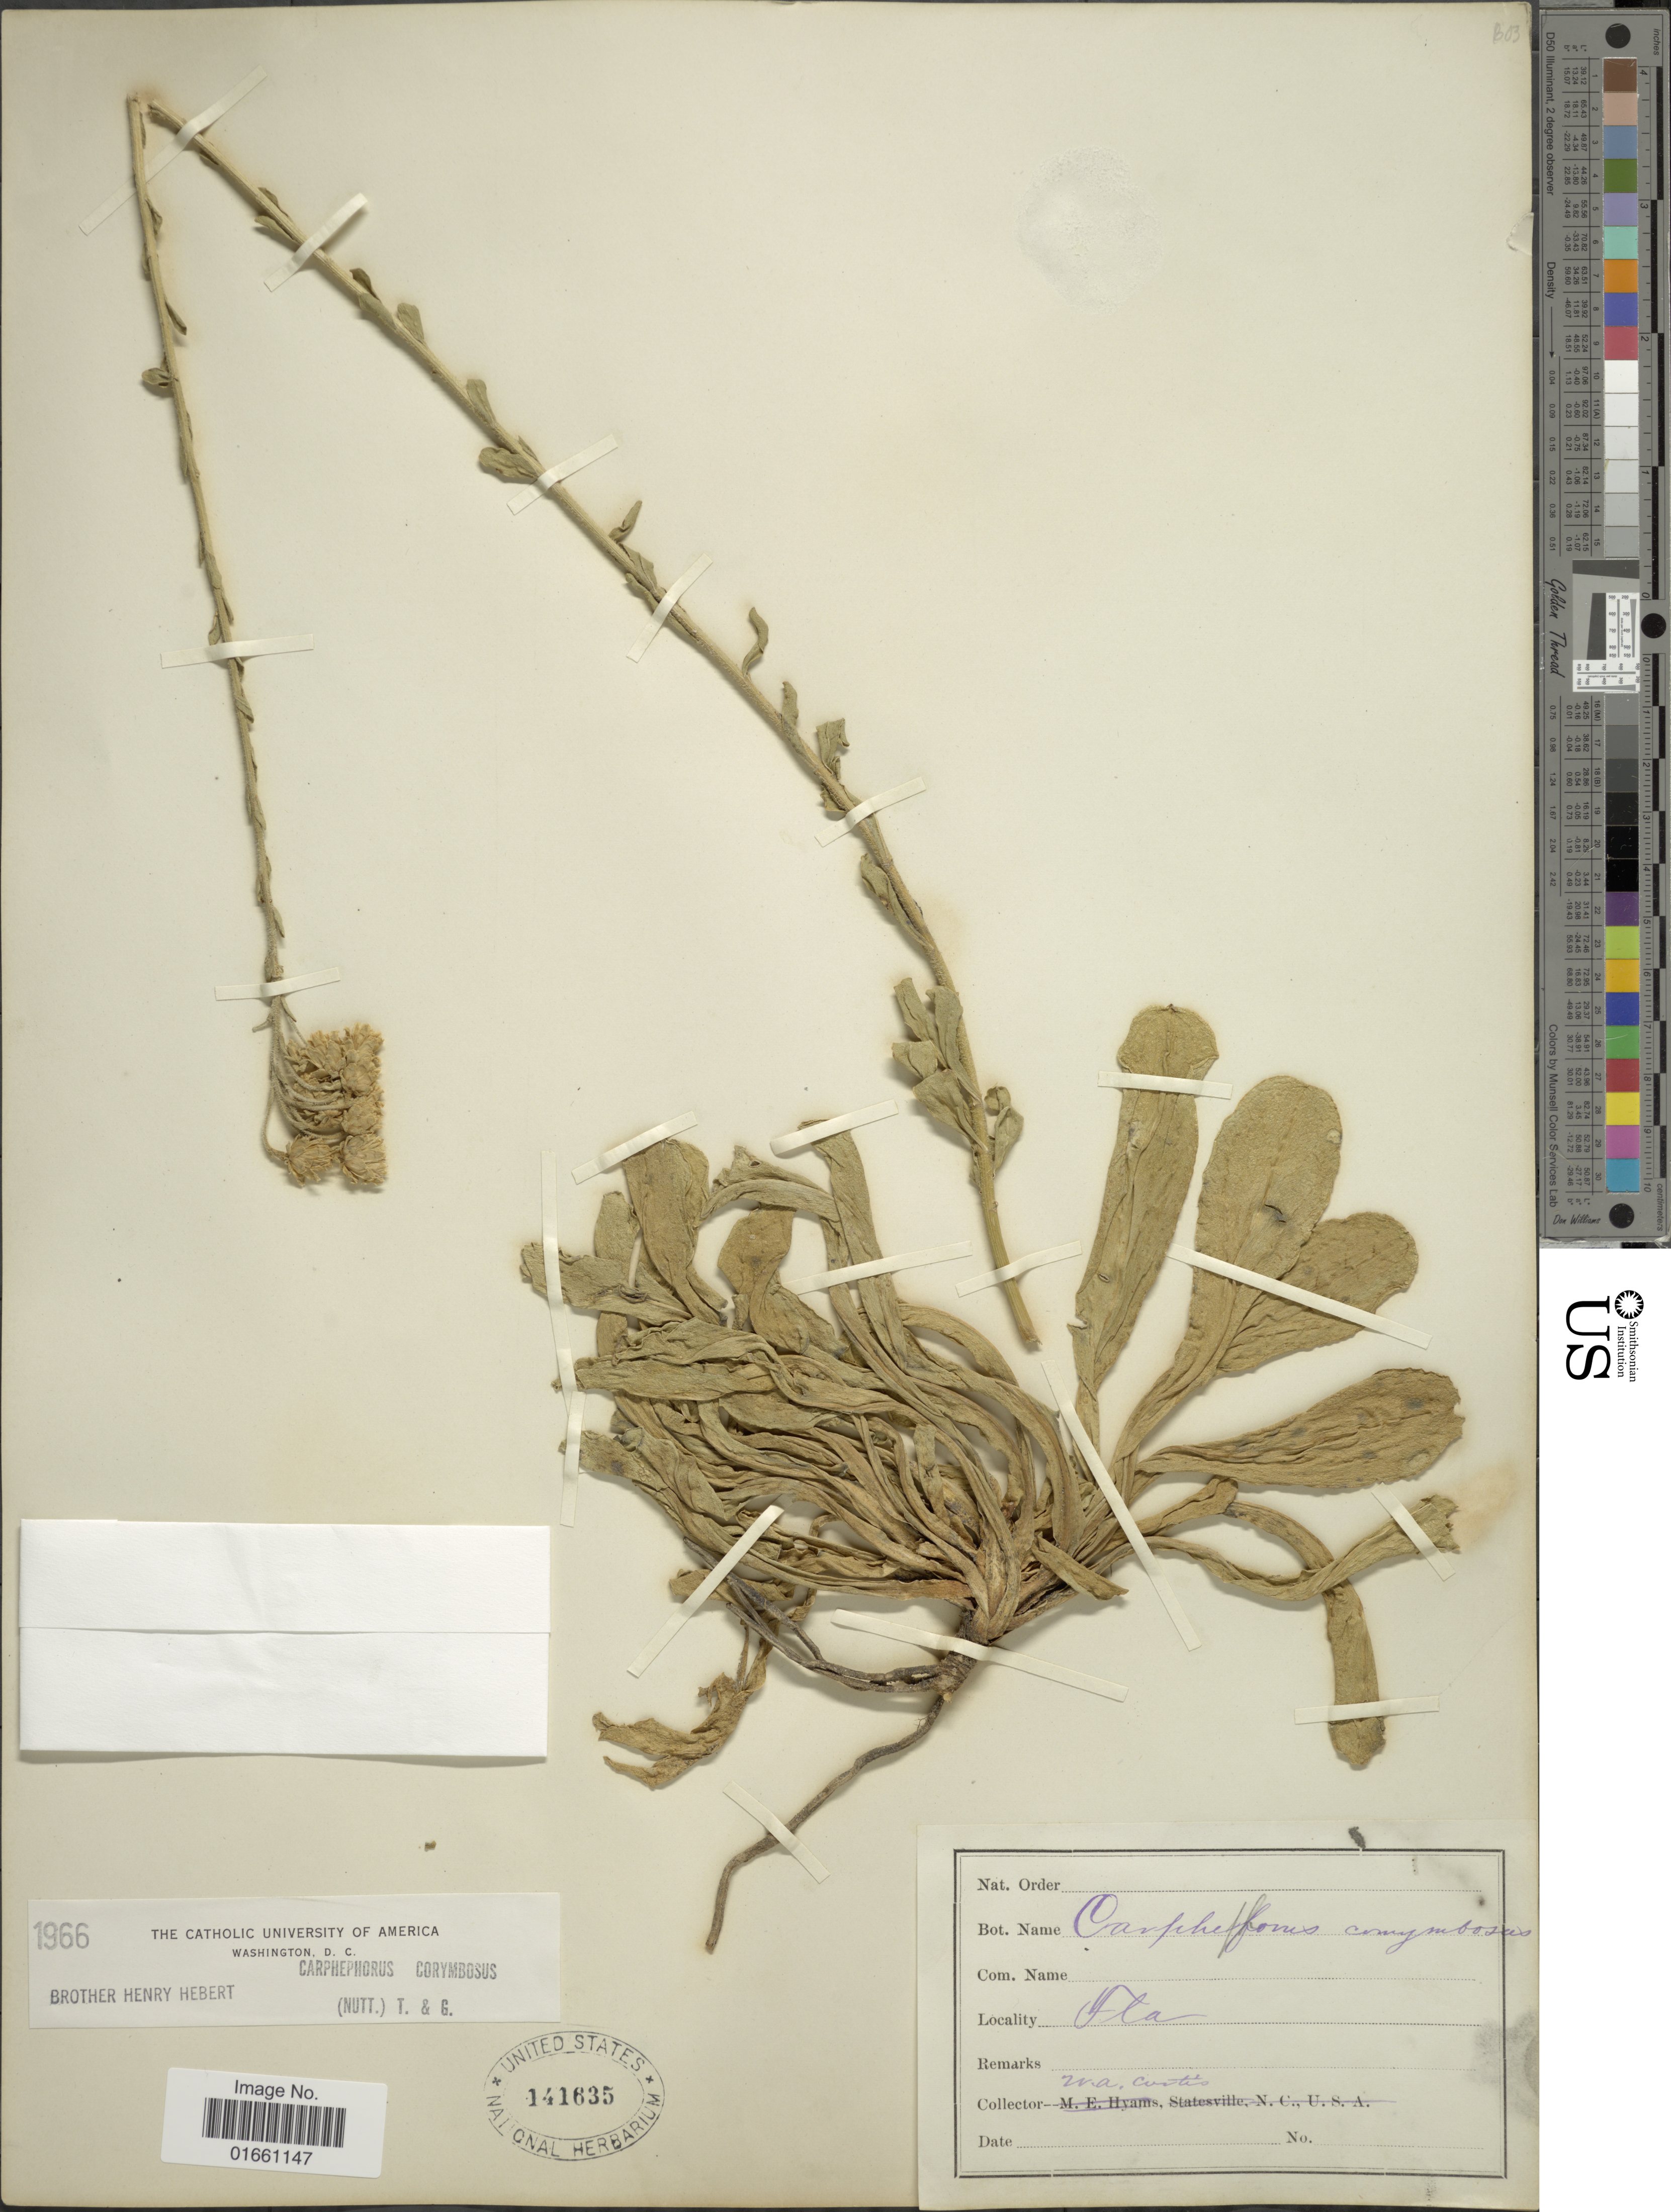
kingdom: Plantae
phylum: Tracheophyta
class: Magnoliopsida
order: Asterales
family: Asteraceae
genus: Carphephorus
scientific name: Carphephorus corymbosus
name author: (Nutt.) Torr. & A. Gray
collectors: M. A. Curtis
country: United States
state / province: Florida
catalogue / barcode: US 141635